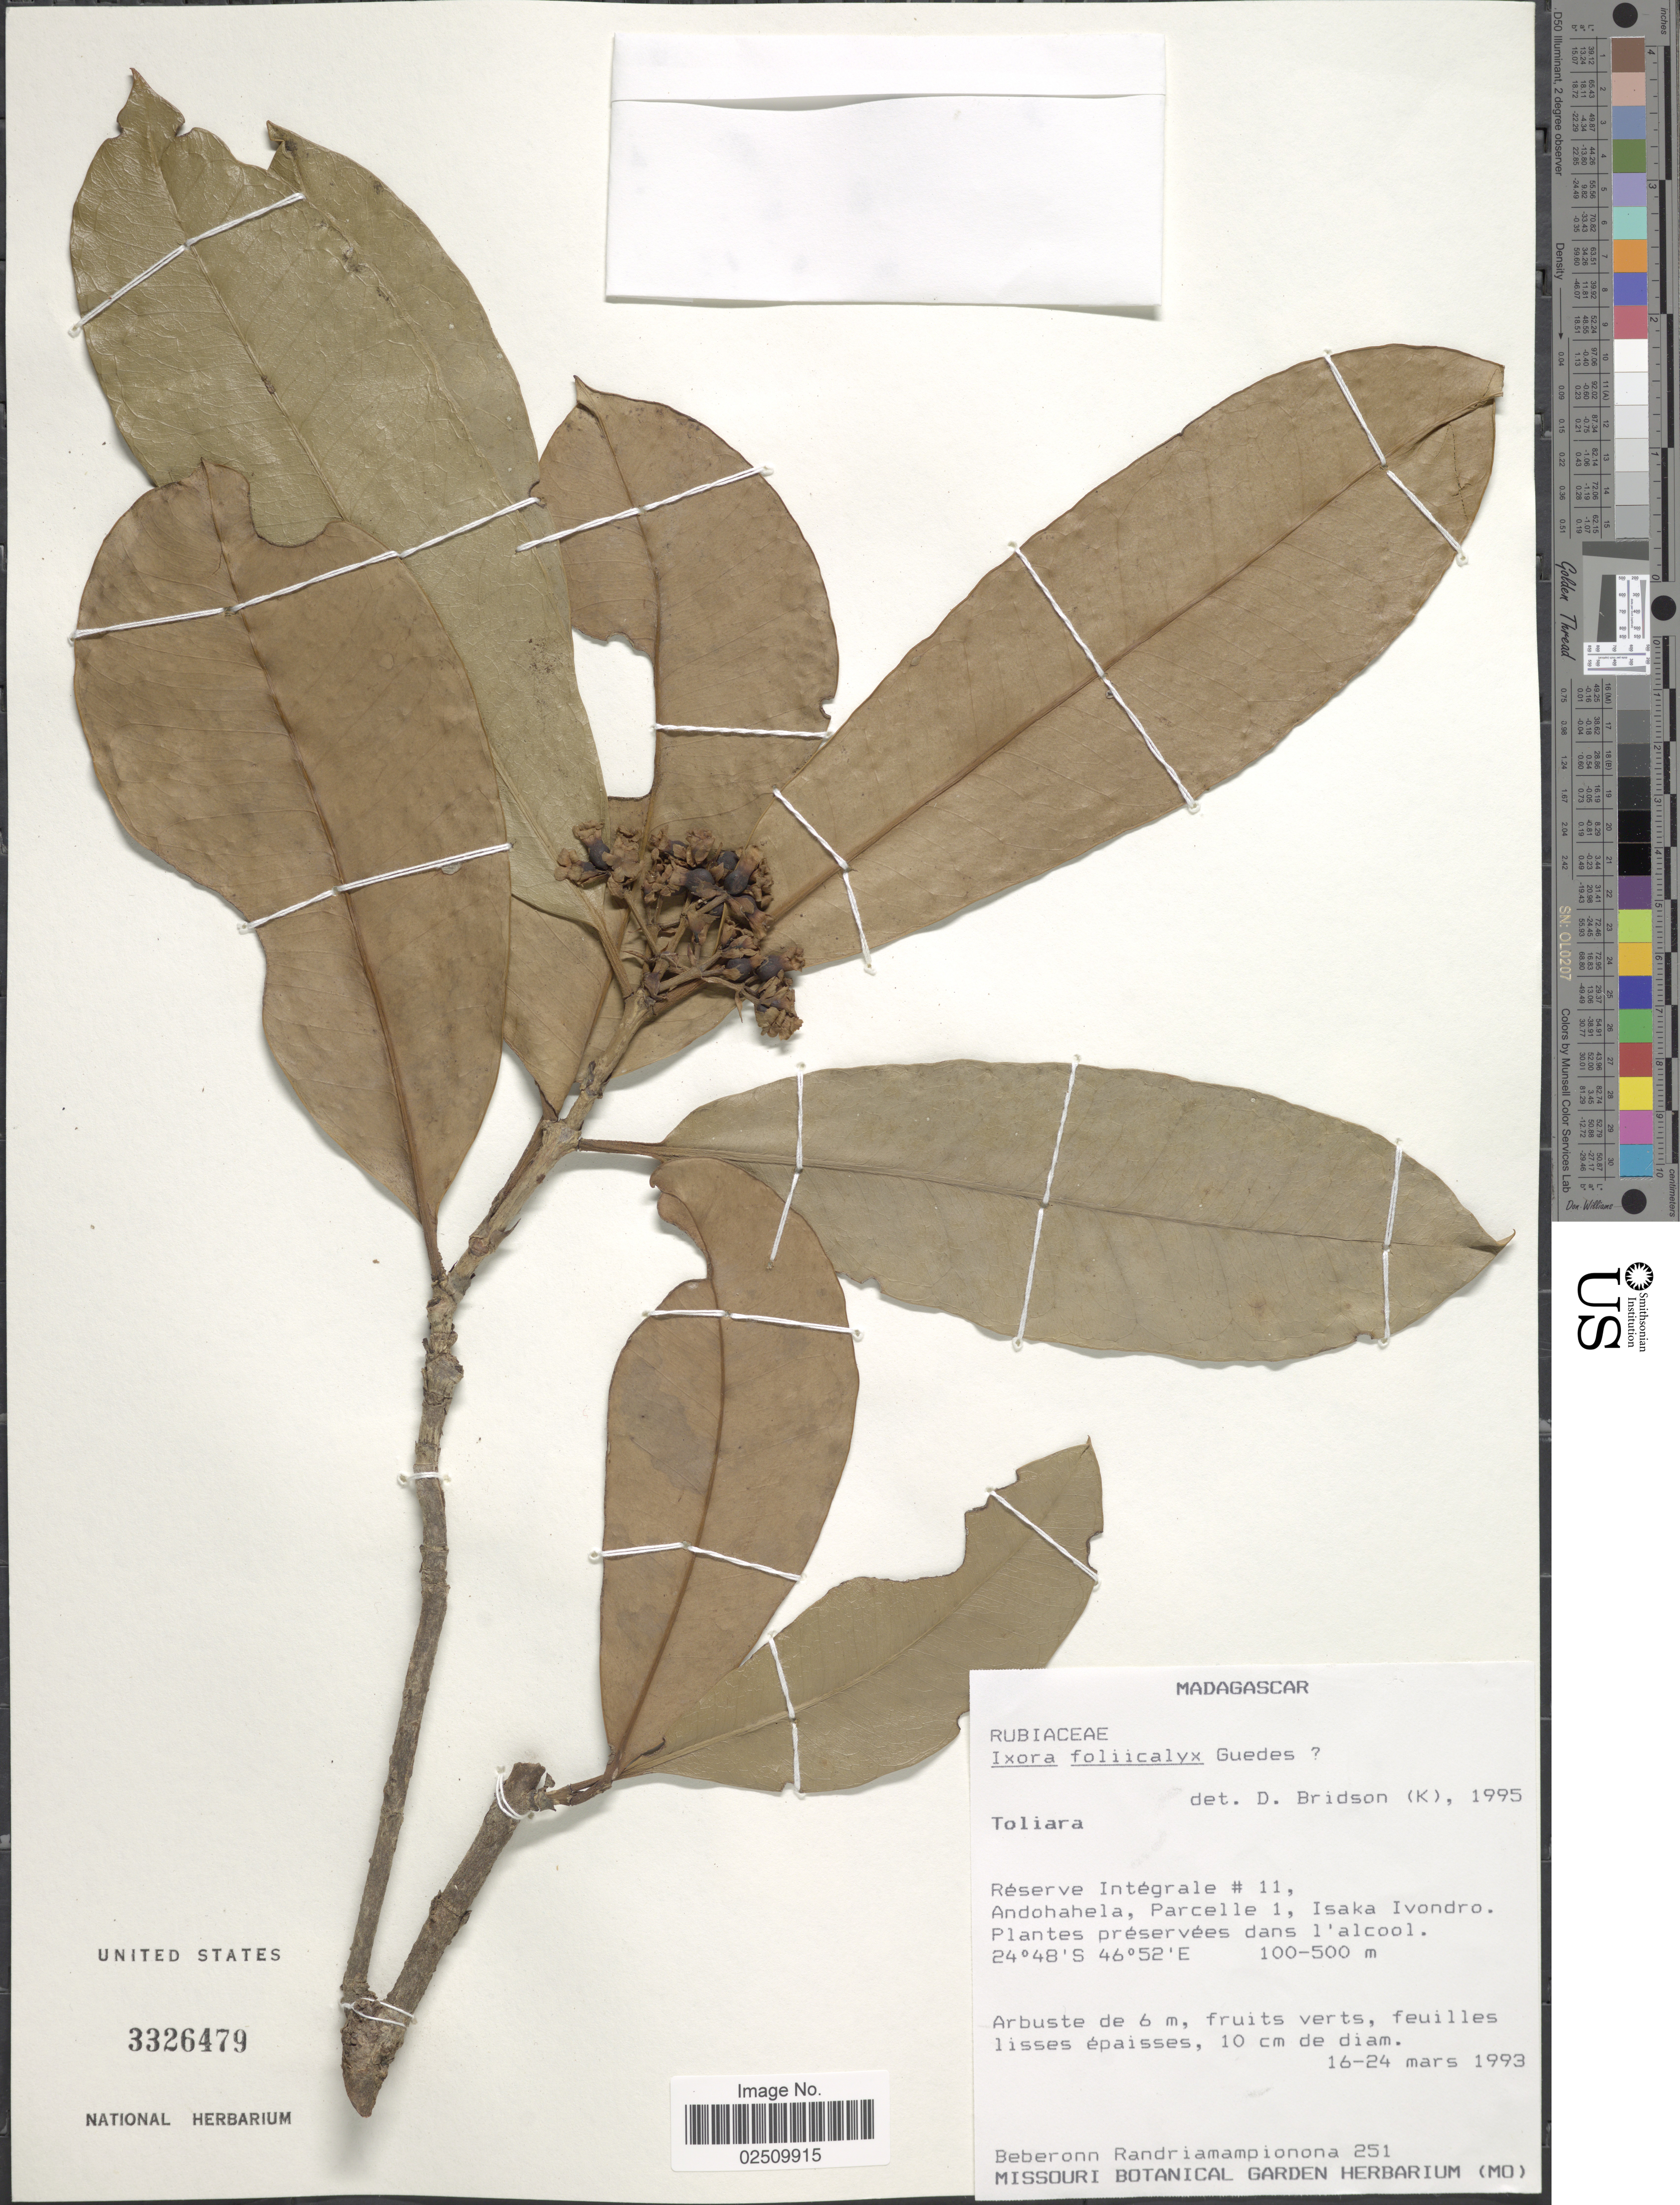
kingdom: Plantae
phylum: Tracheophyta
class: Magnoliopsida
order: Gentianales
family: Rubiaceae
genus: Ixora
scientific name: Ixora foliicalyx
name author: Guedes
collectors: B. Randriamampionona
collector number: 251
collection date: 1993-03-16/1993-03-24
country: Madagascar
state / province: Anosy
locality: Intégrale Reserve #11, Andohahela, Parcelle 1, Isaka Ivondro. Plantes préservées dans l'alcool.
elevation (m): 100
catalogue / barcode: US 3326479